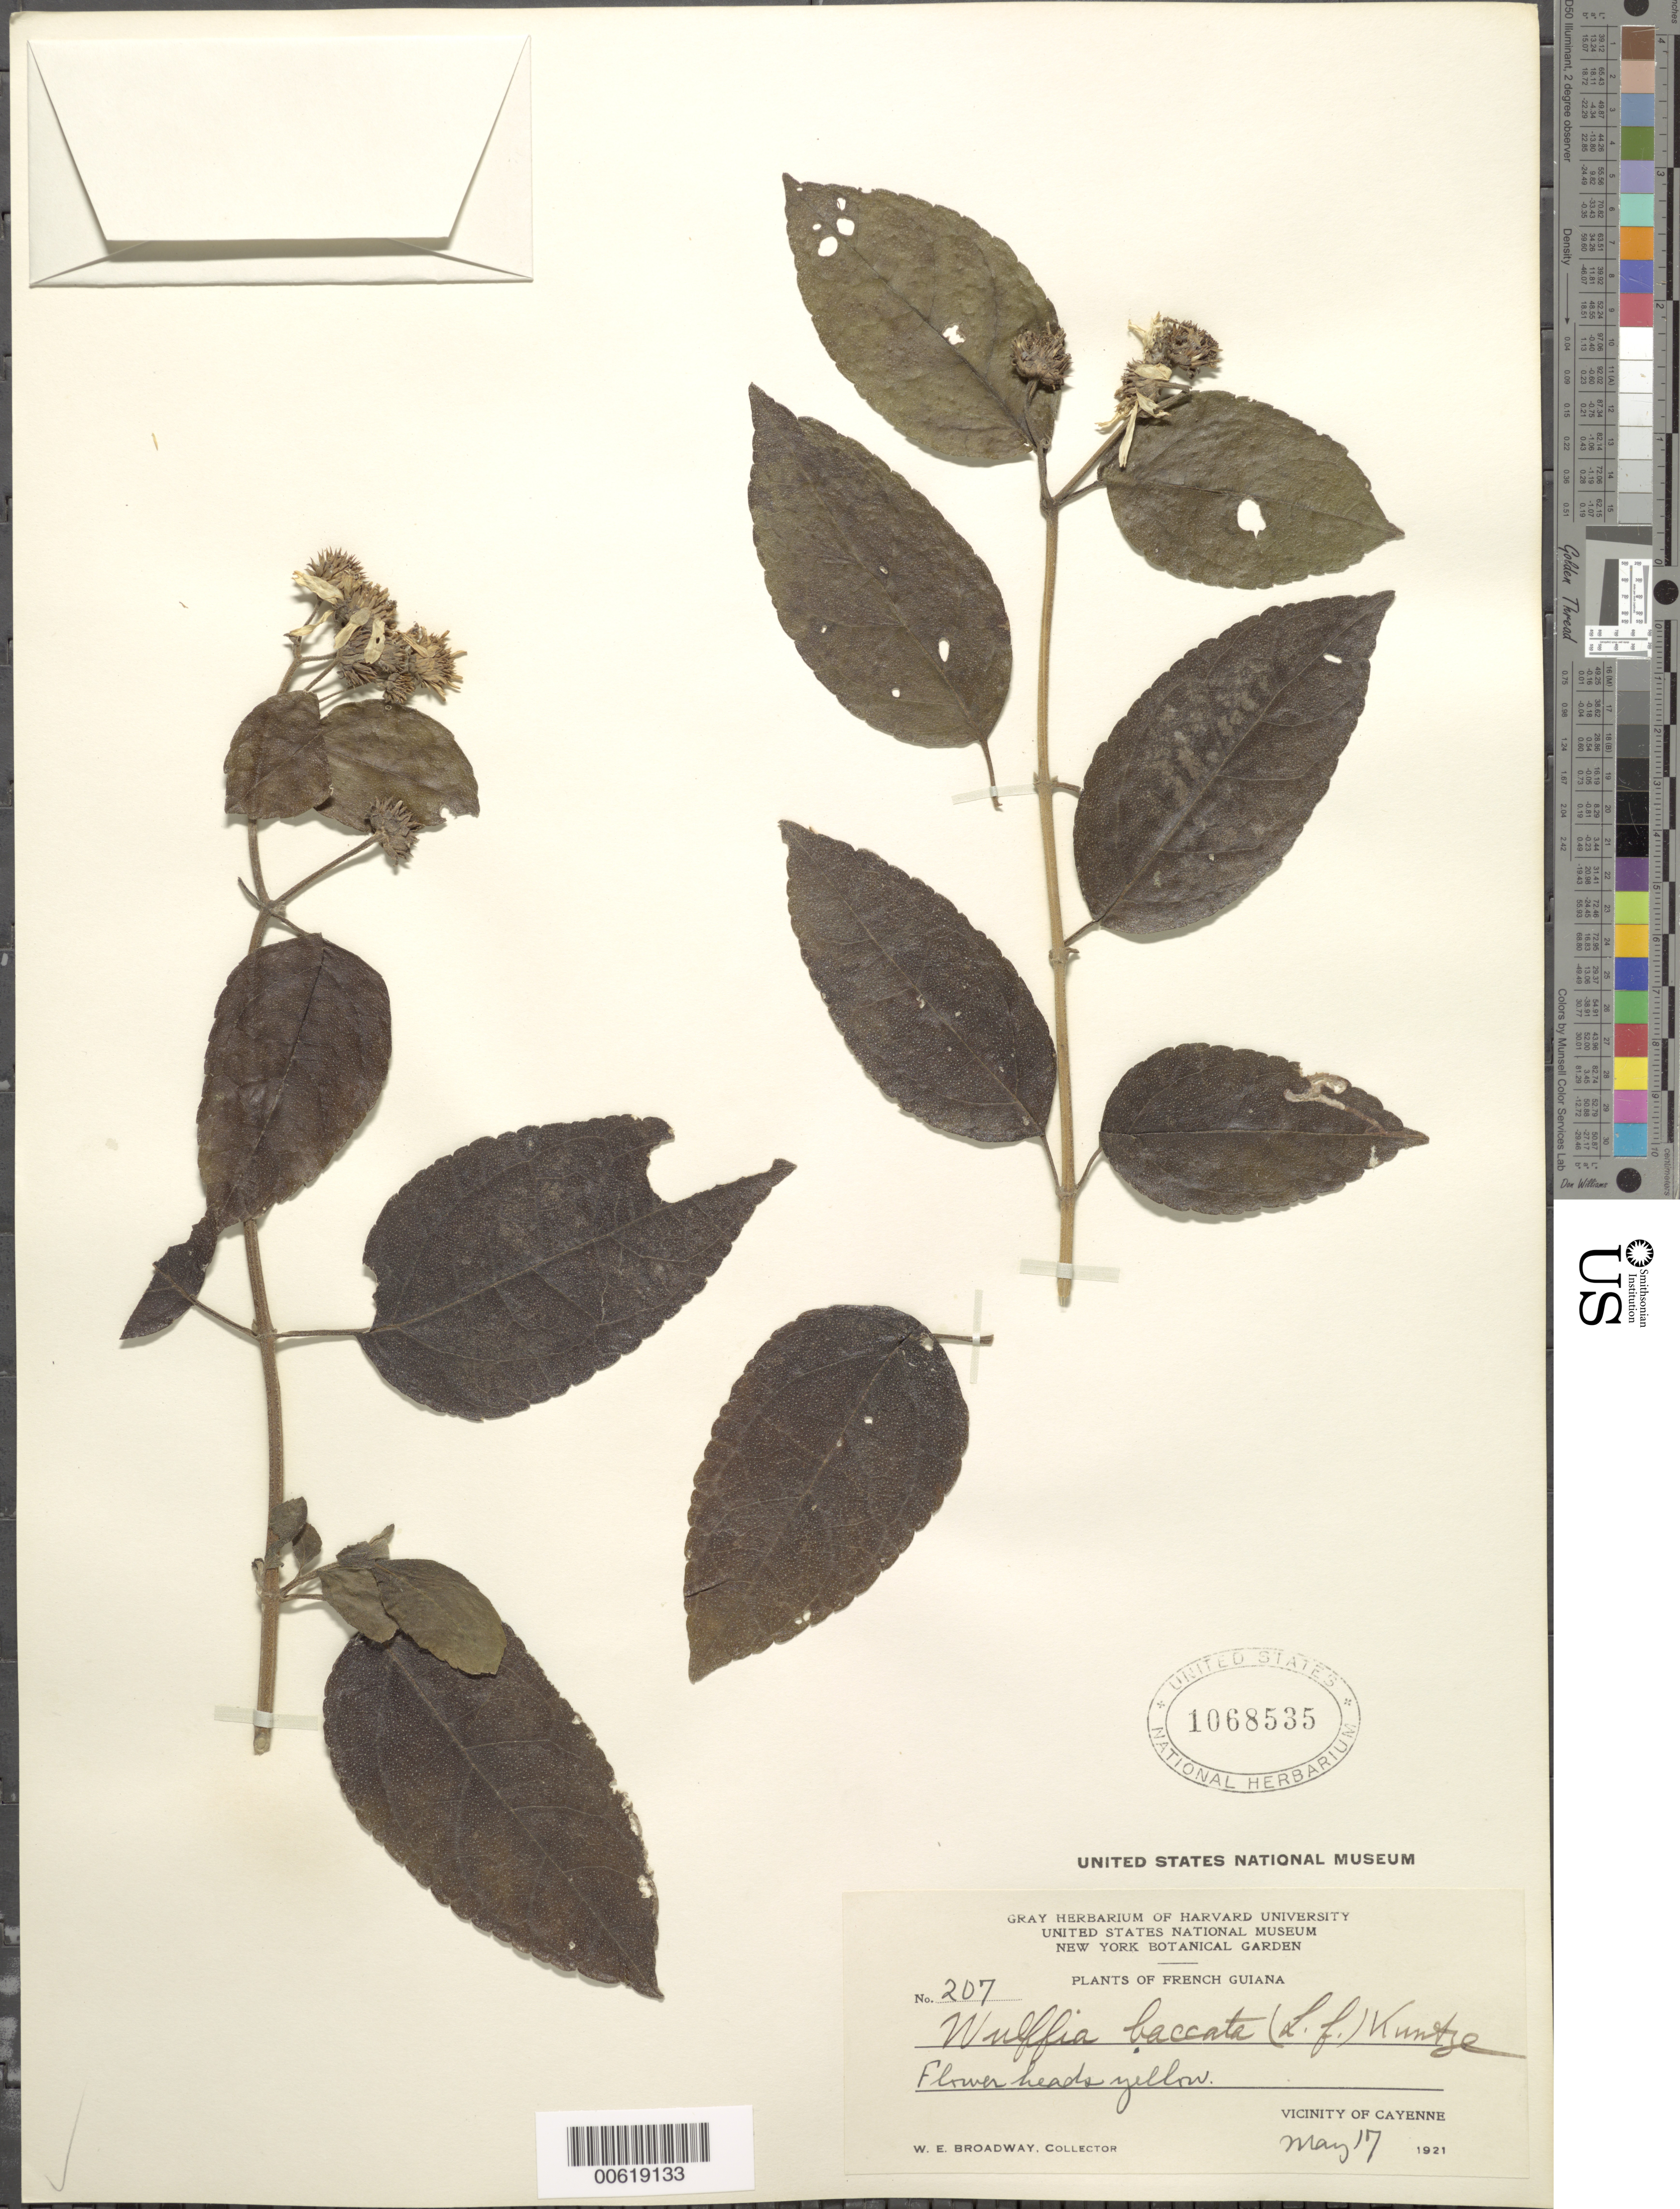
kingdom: Plantae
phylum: Tracheophyta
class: Magnoliopsida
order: Asterales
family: Asteraceae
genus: Wulffia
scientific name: Wulffia baccata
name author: (L. f.) Kuntze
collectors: W. E. Broadway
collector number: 207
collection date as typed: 17-May-21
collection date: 1921-05-17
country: French Guiana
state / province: Cayenne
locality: Cayenne, vic.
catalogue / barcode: US 1068535